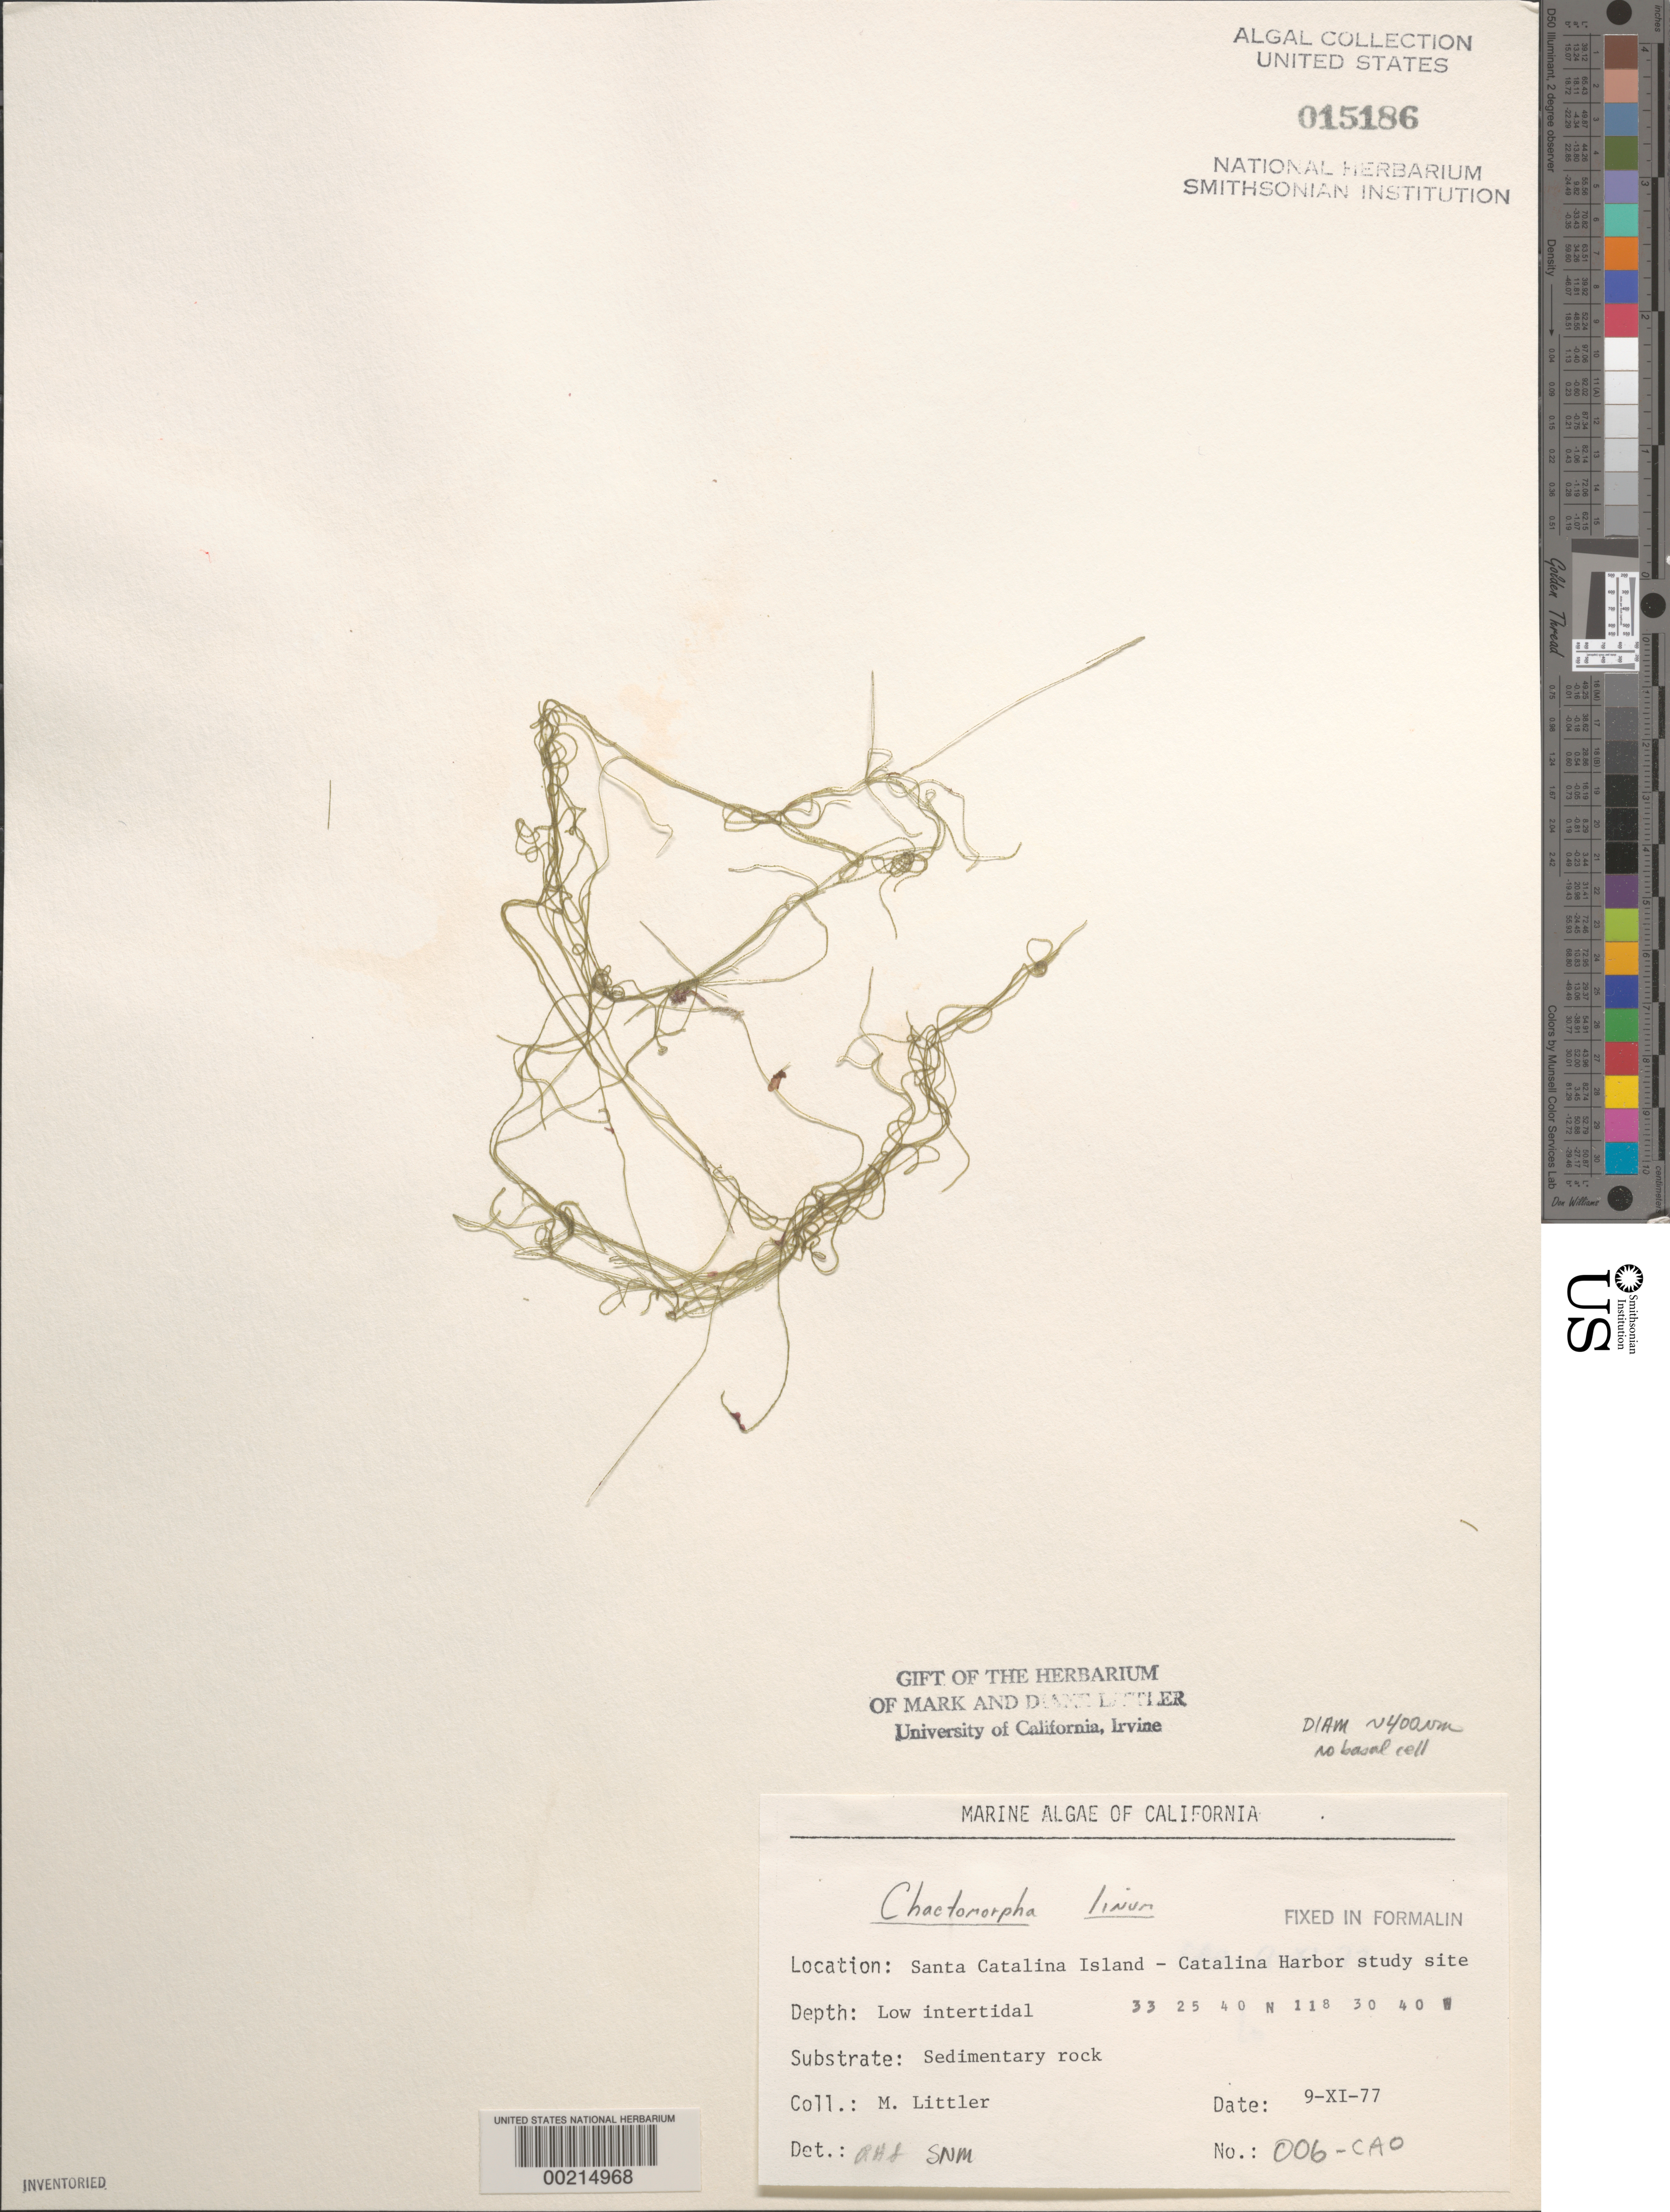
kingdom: Plantae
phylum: Chlorophyta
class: Ulvophyceae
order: Cladophorales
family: Cladophoraceae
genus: Chaetomorpha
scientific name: Chaetomorpha linum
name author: (O.F. Muell.) Kütz.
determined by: Sims, Robert H.; Murray, S. N.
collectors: M. M. Littler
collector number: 006-cao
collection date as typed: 09 Nov 1977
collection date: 1977-11-09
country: United States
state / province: California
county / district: Los Angeles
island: Santa Catalina Island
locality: Catalina Harbor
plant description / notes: BLM-SOCALBIGHT Rocky Intertidal Survey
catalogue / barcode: US 15186